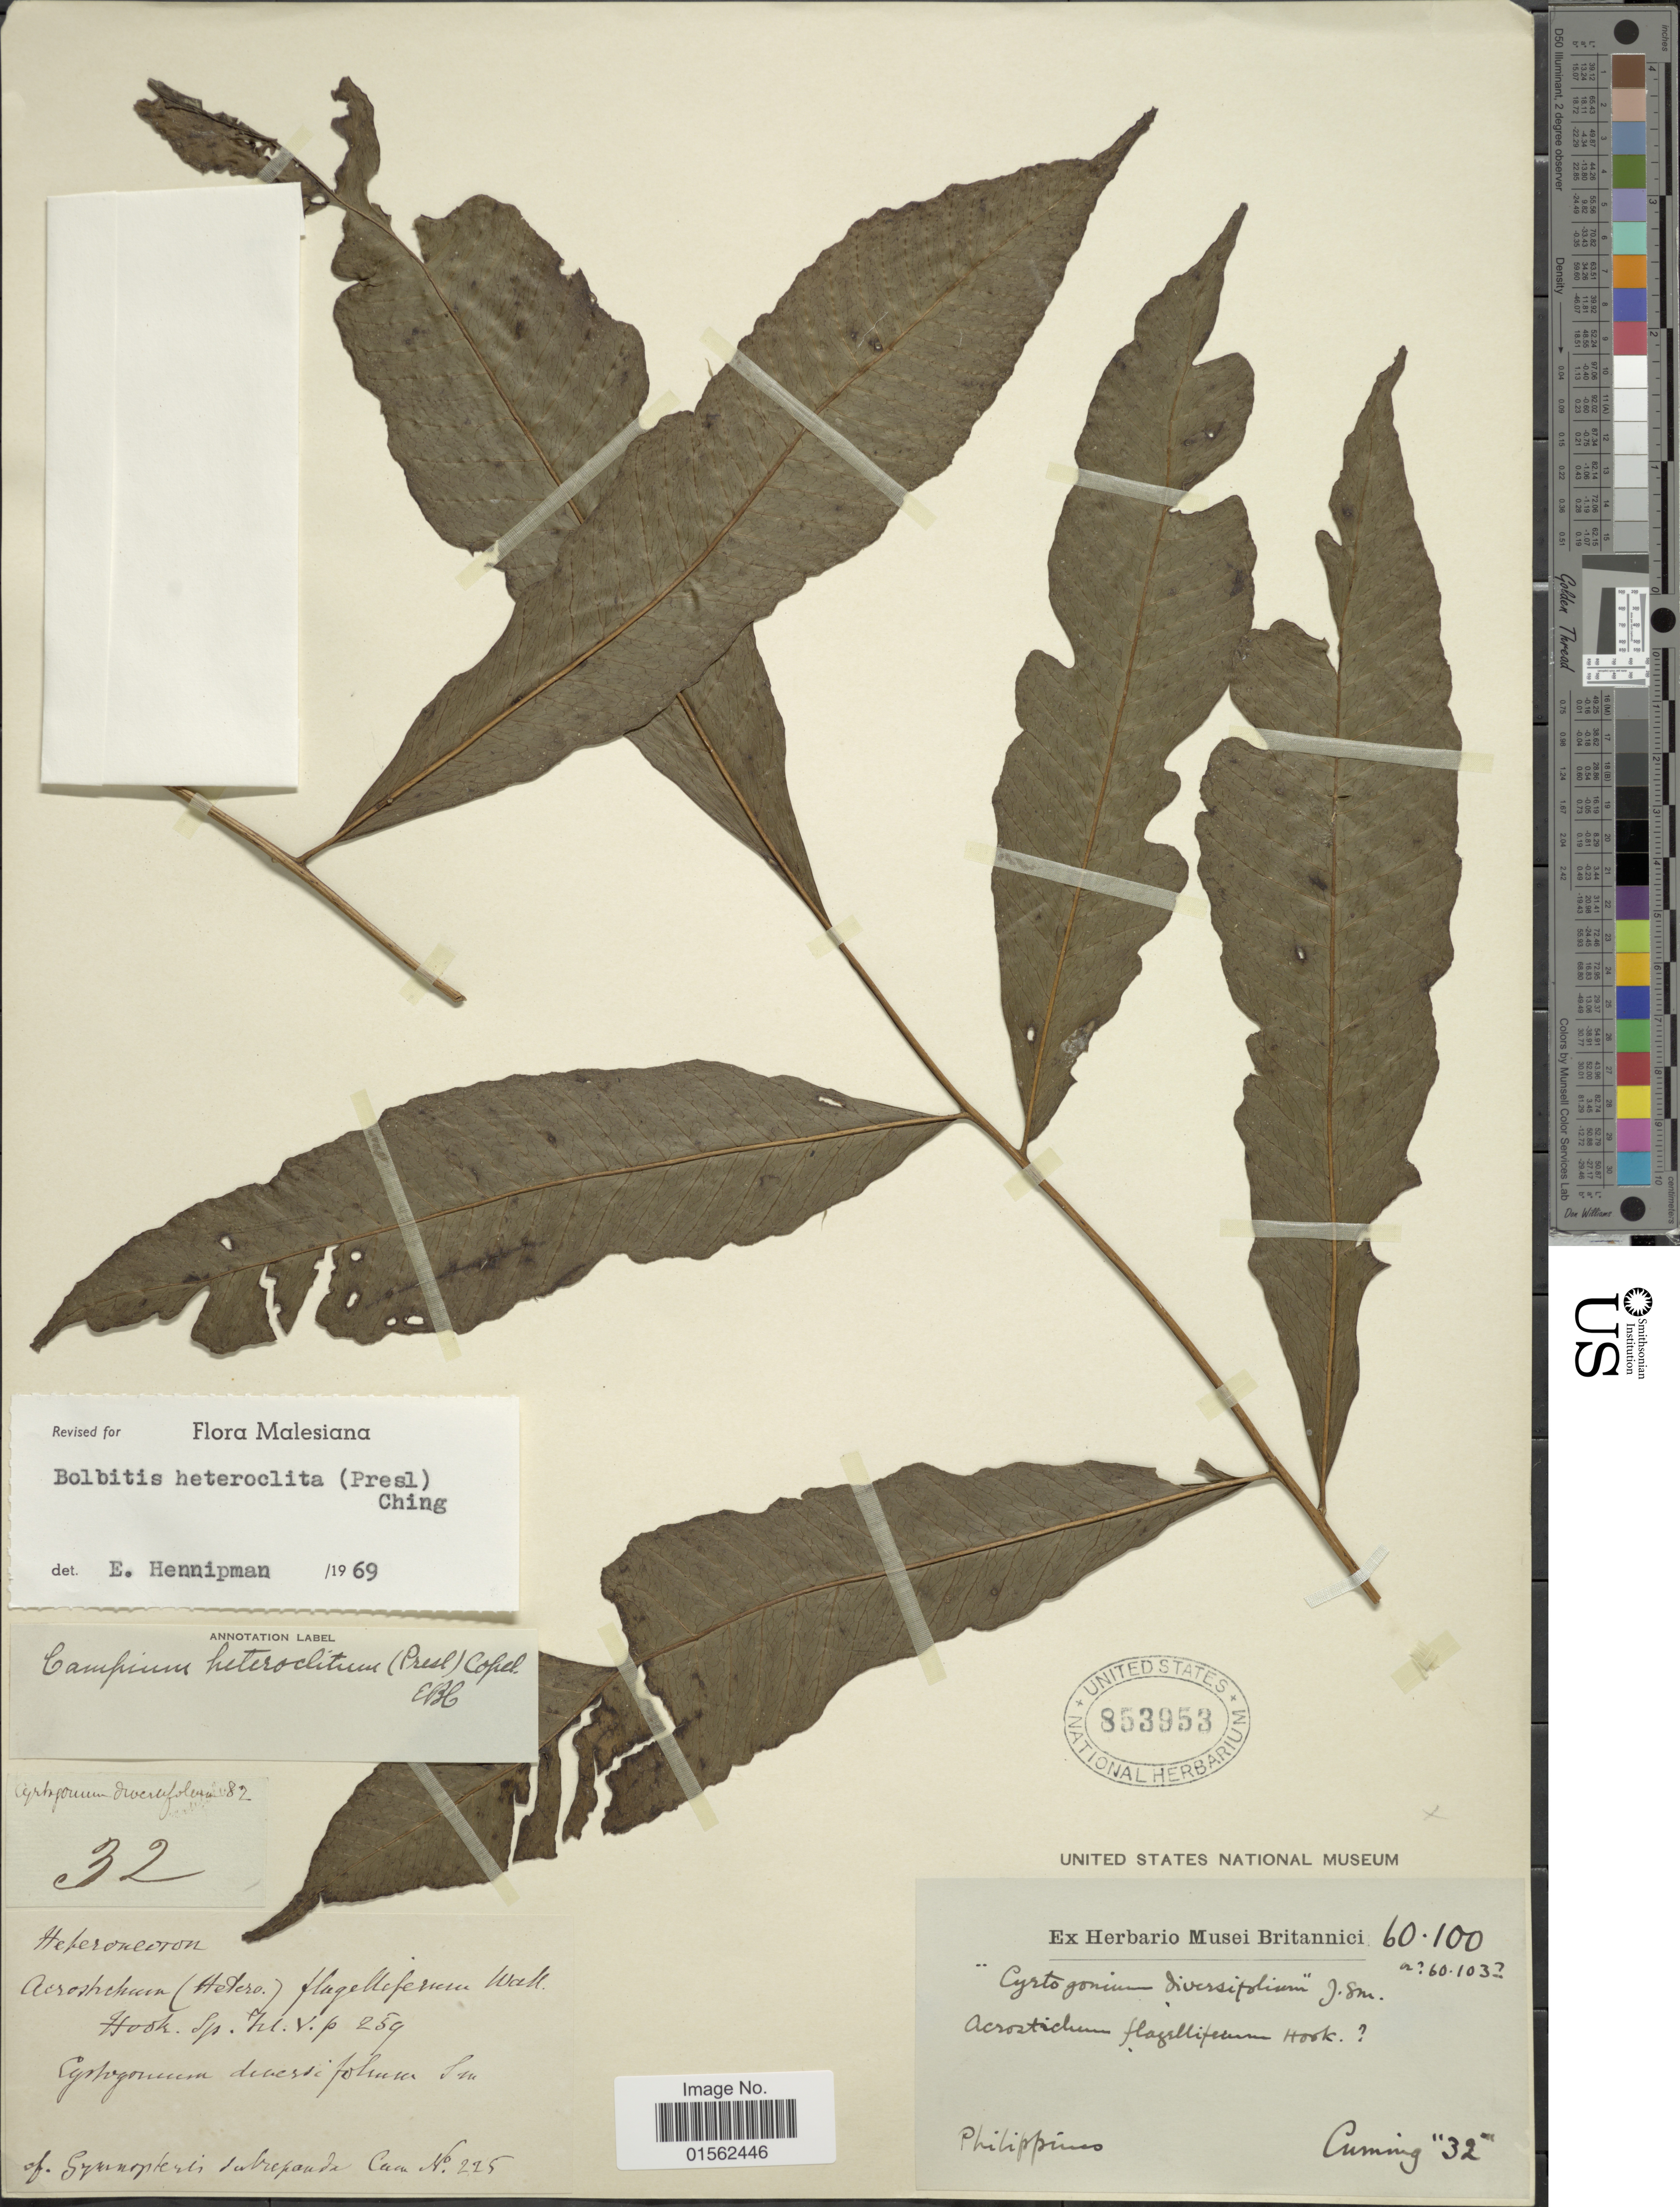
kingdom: Plantae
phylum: Tracheophyta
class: Polypodiopsida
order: Polypodiales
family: Dryopteridaceae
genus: Bolbitis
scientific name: Bolbitis heteroclita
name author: (C. Presl) Ching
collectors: -. Cuming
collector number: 32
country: Philippines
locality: Syrennopterti dabrepanda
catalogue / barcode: US 853953